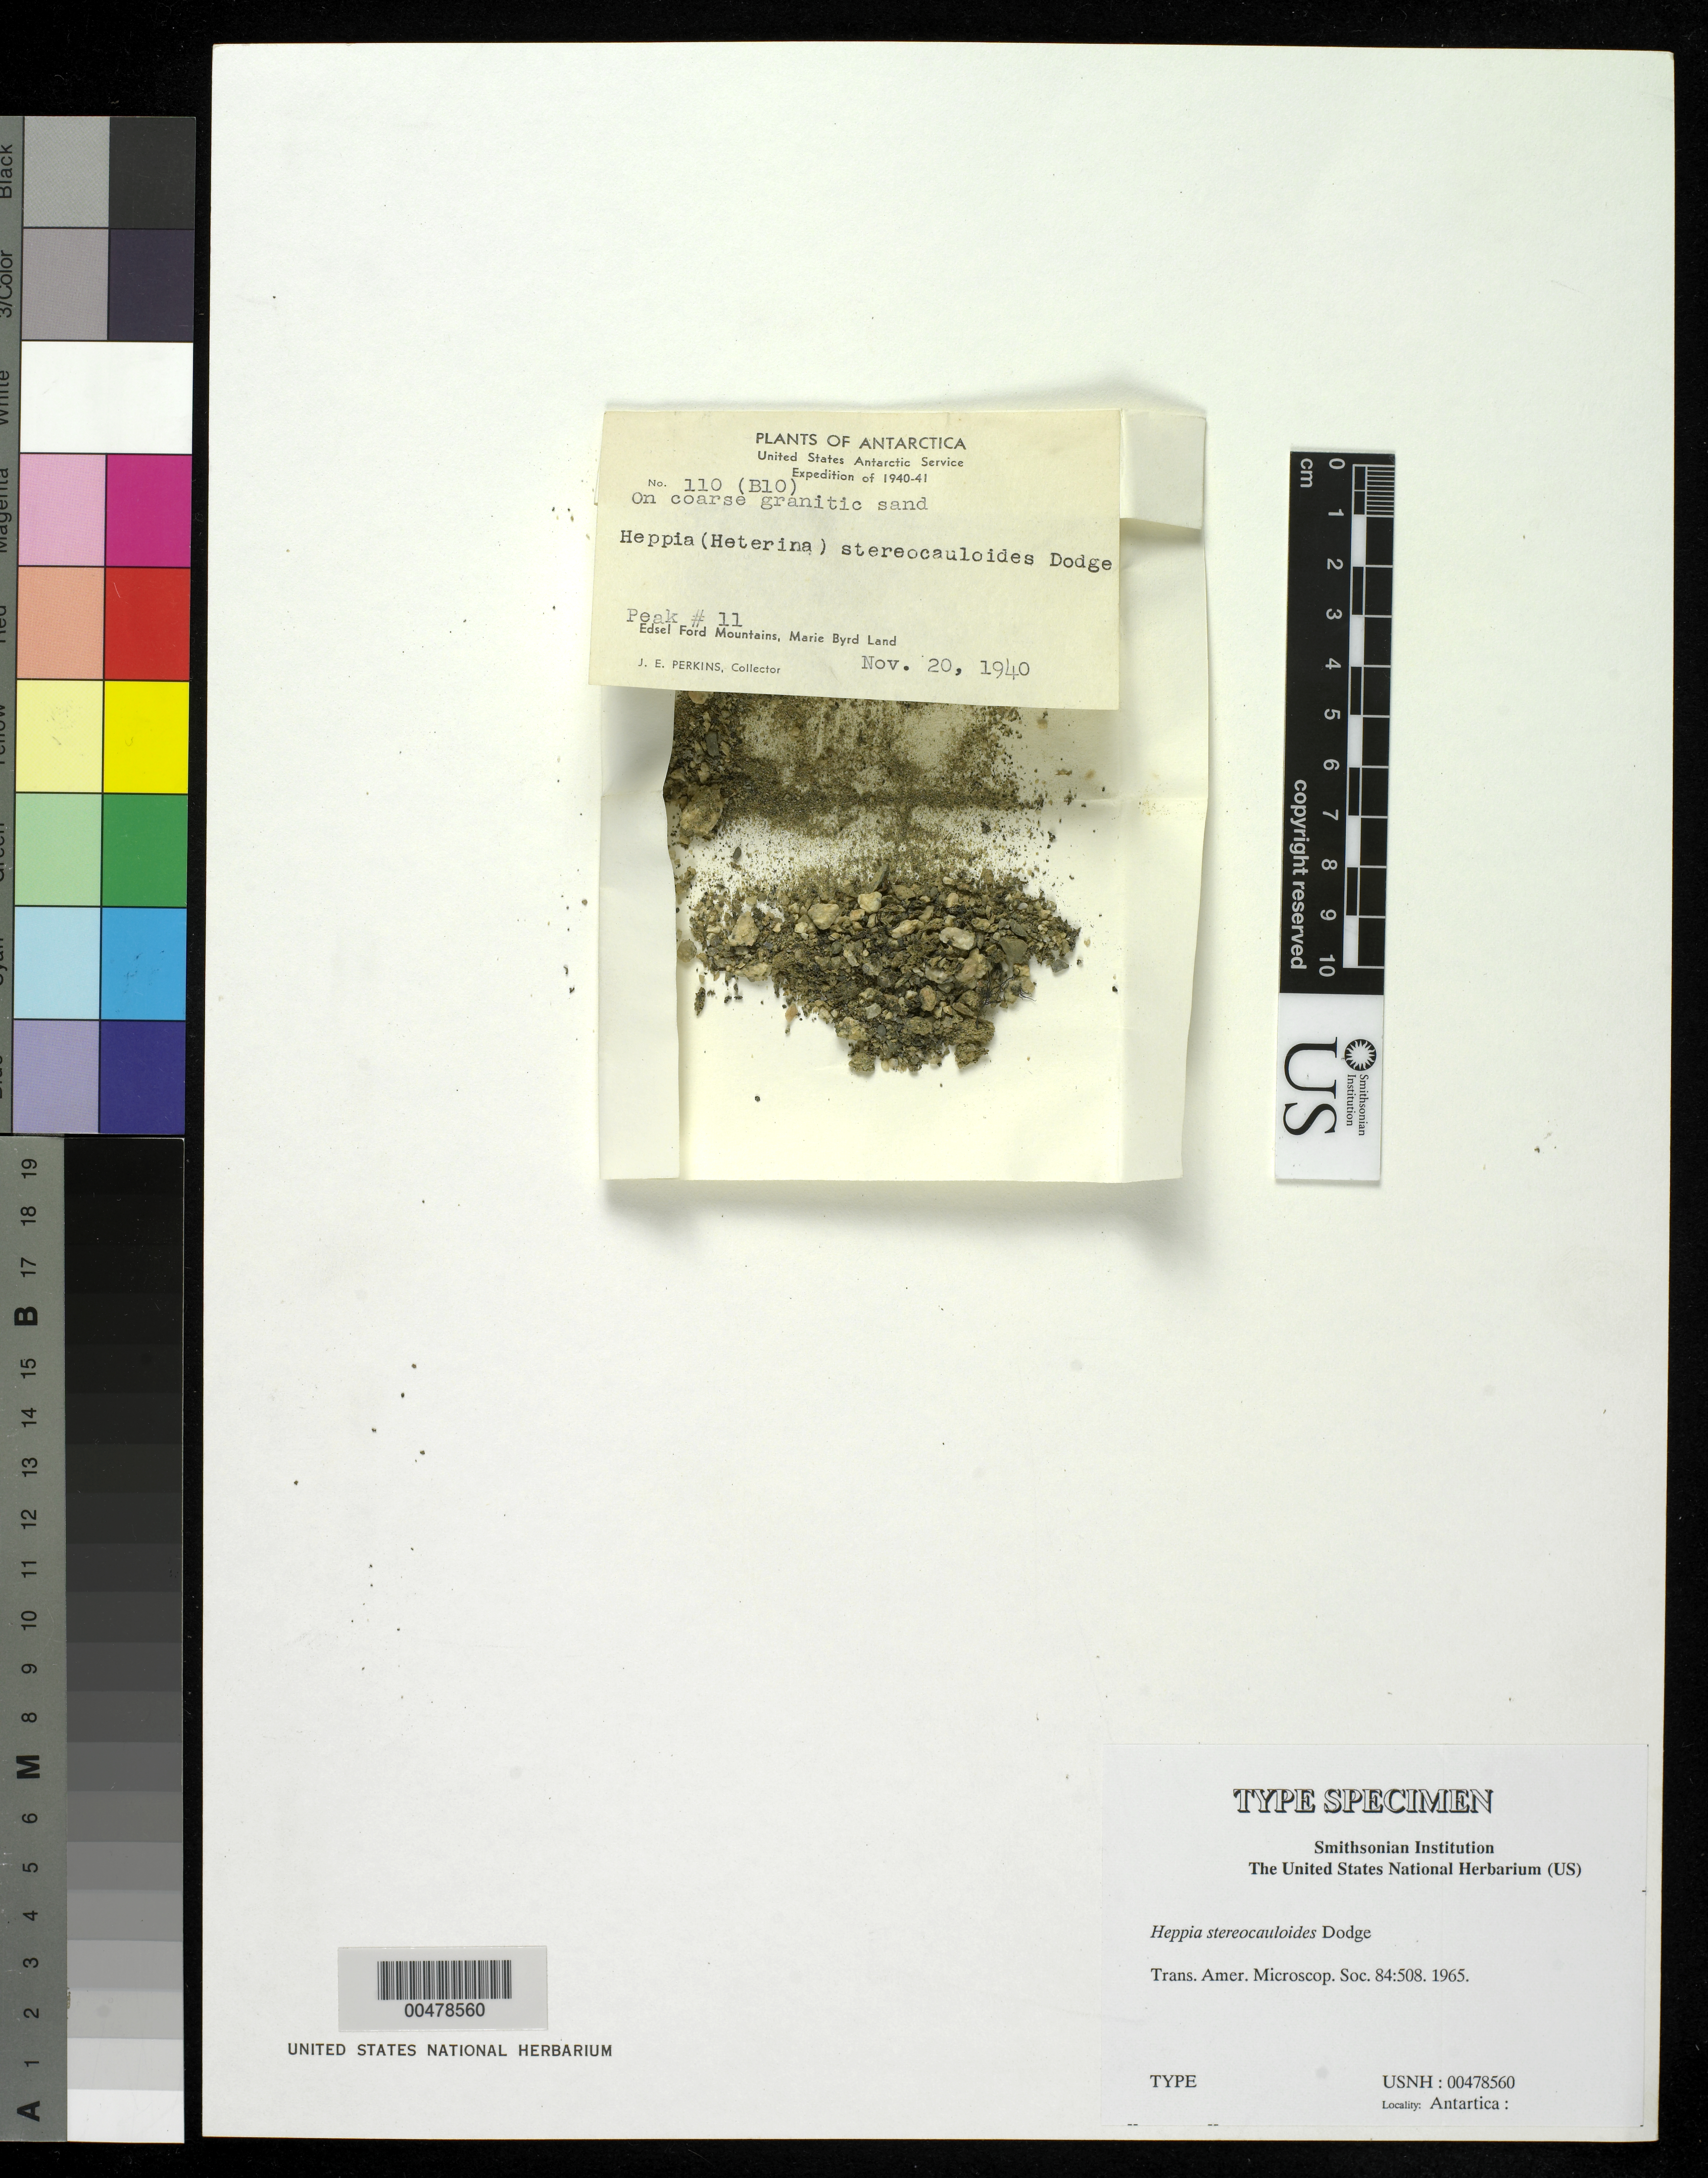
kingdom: Fungi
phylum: Ascomycota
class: Lichinomycetes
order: Lichinales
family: Lichinaceae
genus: Heppia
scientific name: Heppia stereocauloides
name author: C.W. Dodge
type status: Isotype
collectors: J. E. Perkins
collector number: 110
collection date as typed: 20 Nov 1940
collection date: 1940-11-20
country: Antarctica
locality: Edsel Ford Mountain, Marie Byrd Land, Peak 11.